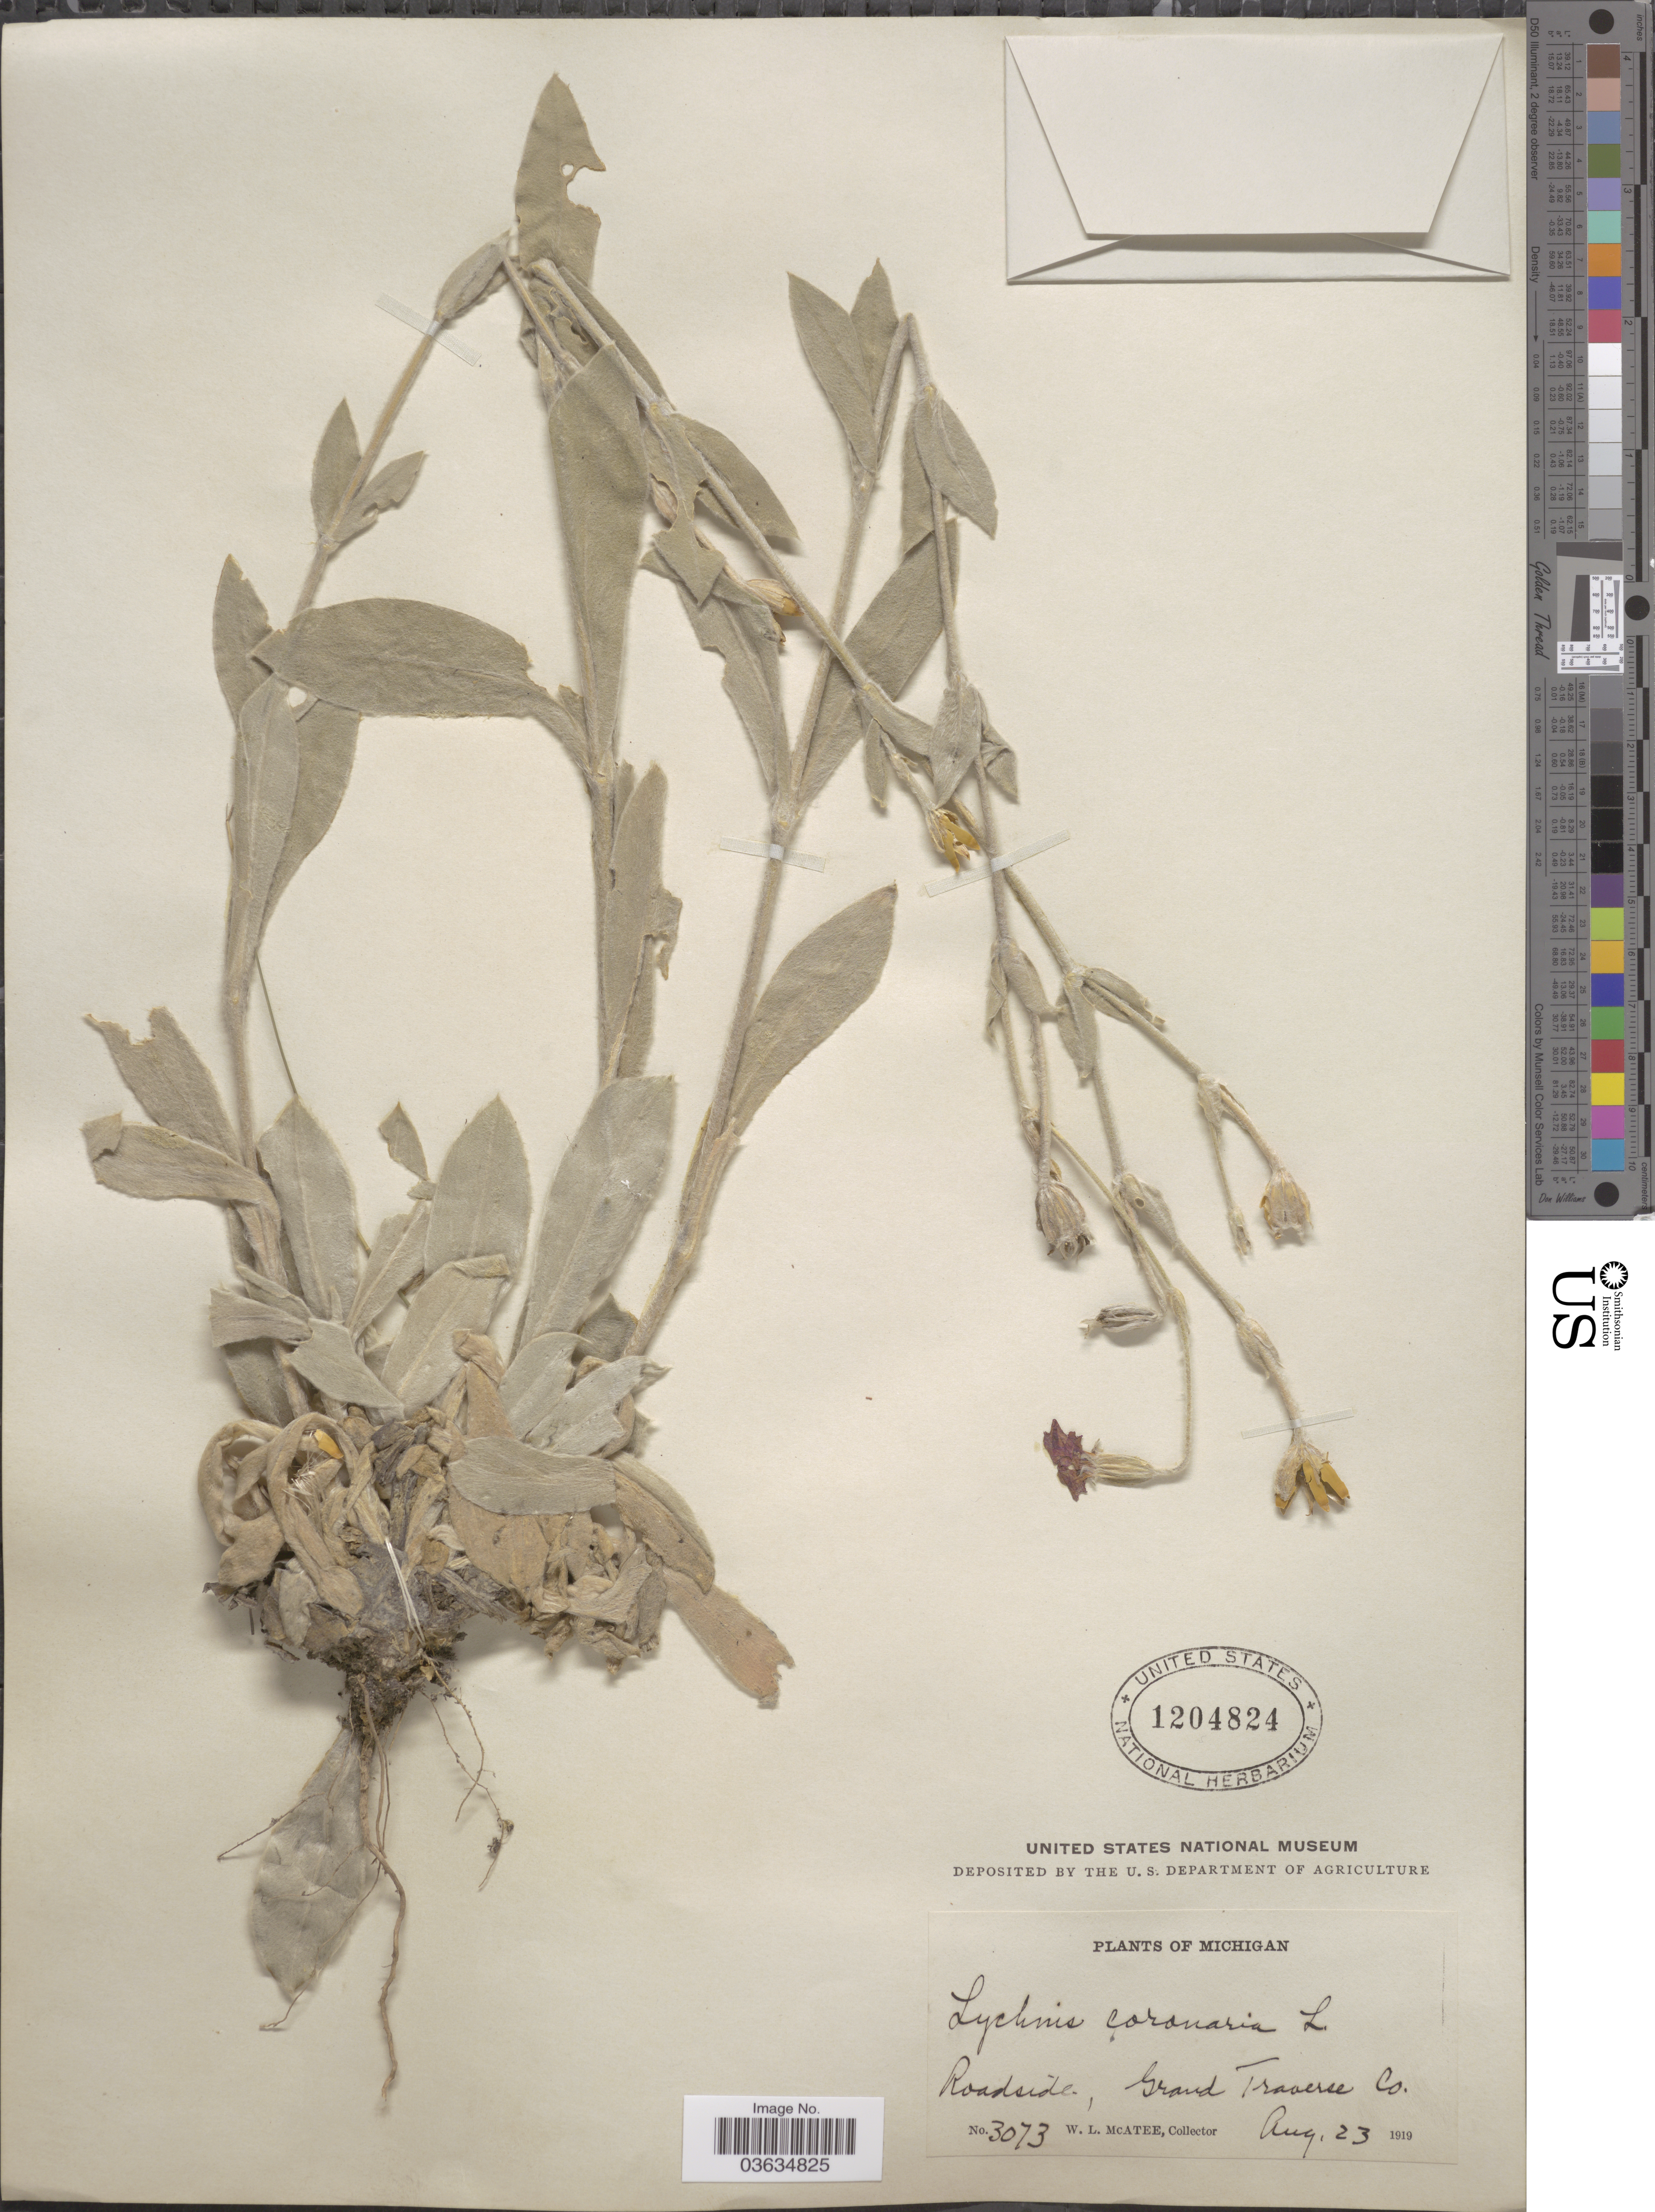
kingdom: Plantae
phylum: Tracheophyta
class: Magnoliopsida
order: Caryophyllales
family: Caryophyllaceae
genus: Silene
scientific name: Silene coronaria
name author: (L.) Clairv.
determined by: Strong, Mark T., (BOT), Smithsonian Institution - National Museum of Natural History (UNITED STATES)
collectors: W. McAtee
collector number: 3073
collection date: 1919-08-23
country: United States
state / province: Michigan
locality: Grand Traverse Co.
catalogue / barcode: US 1204824